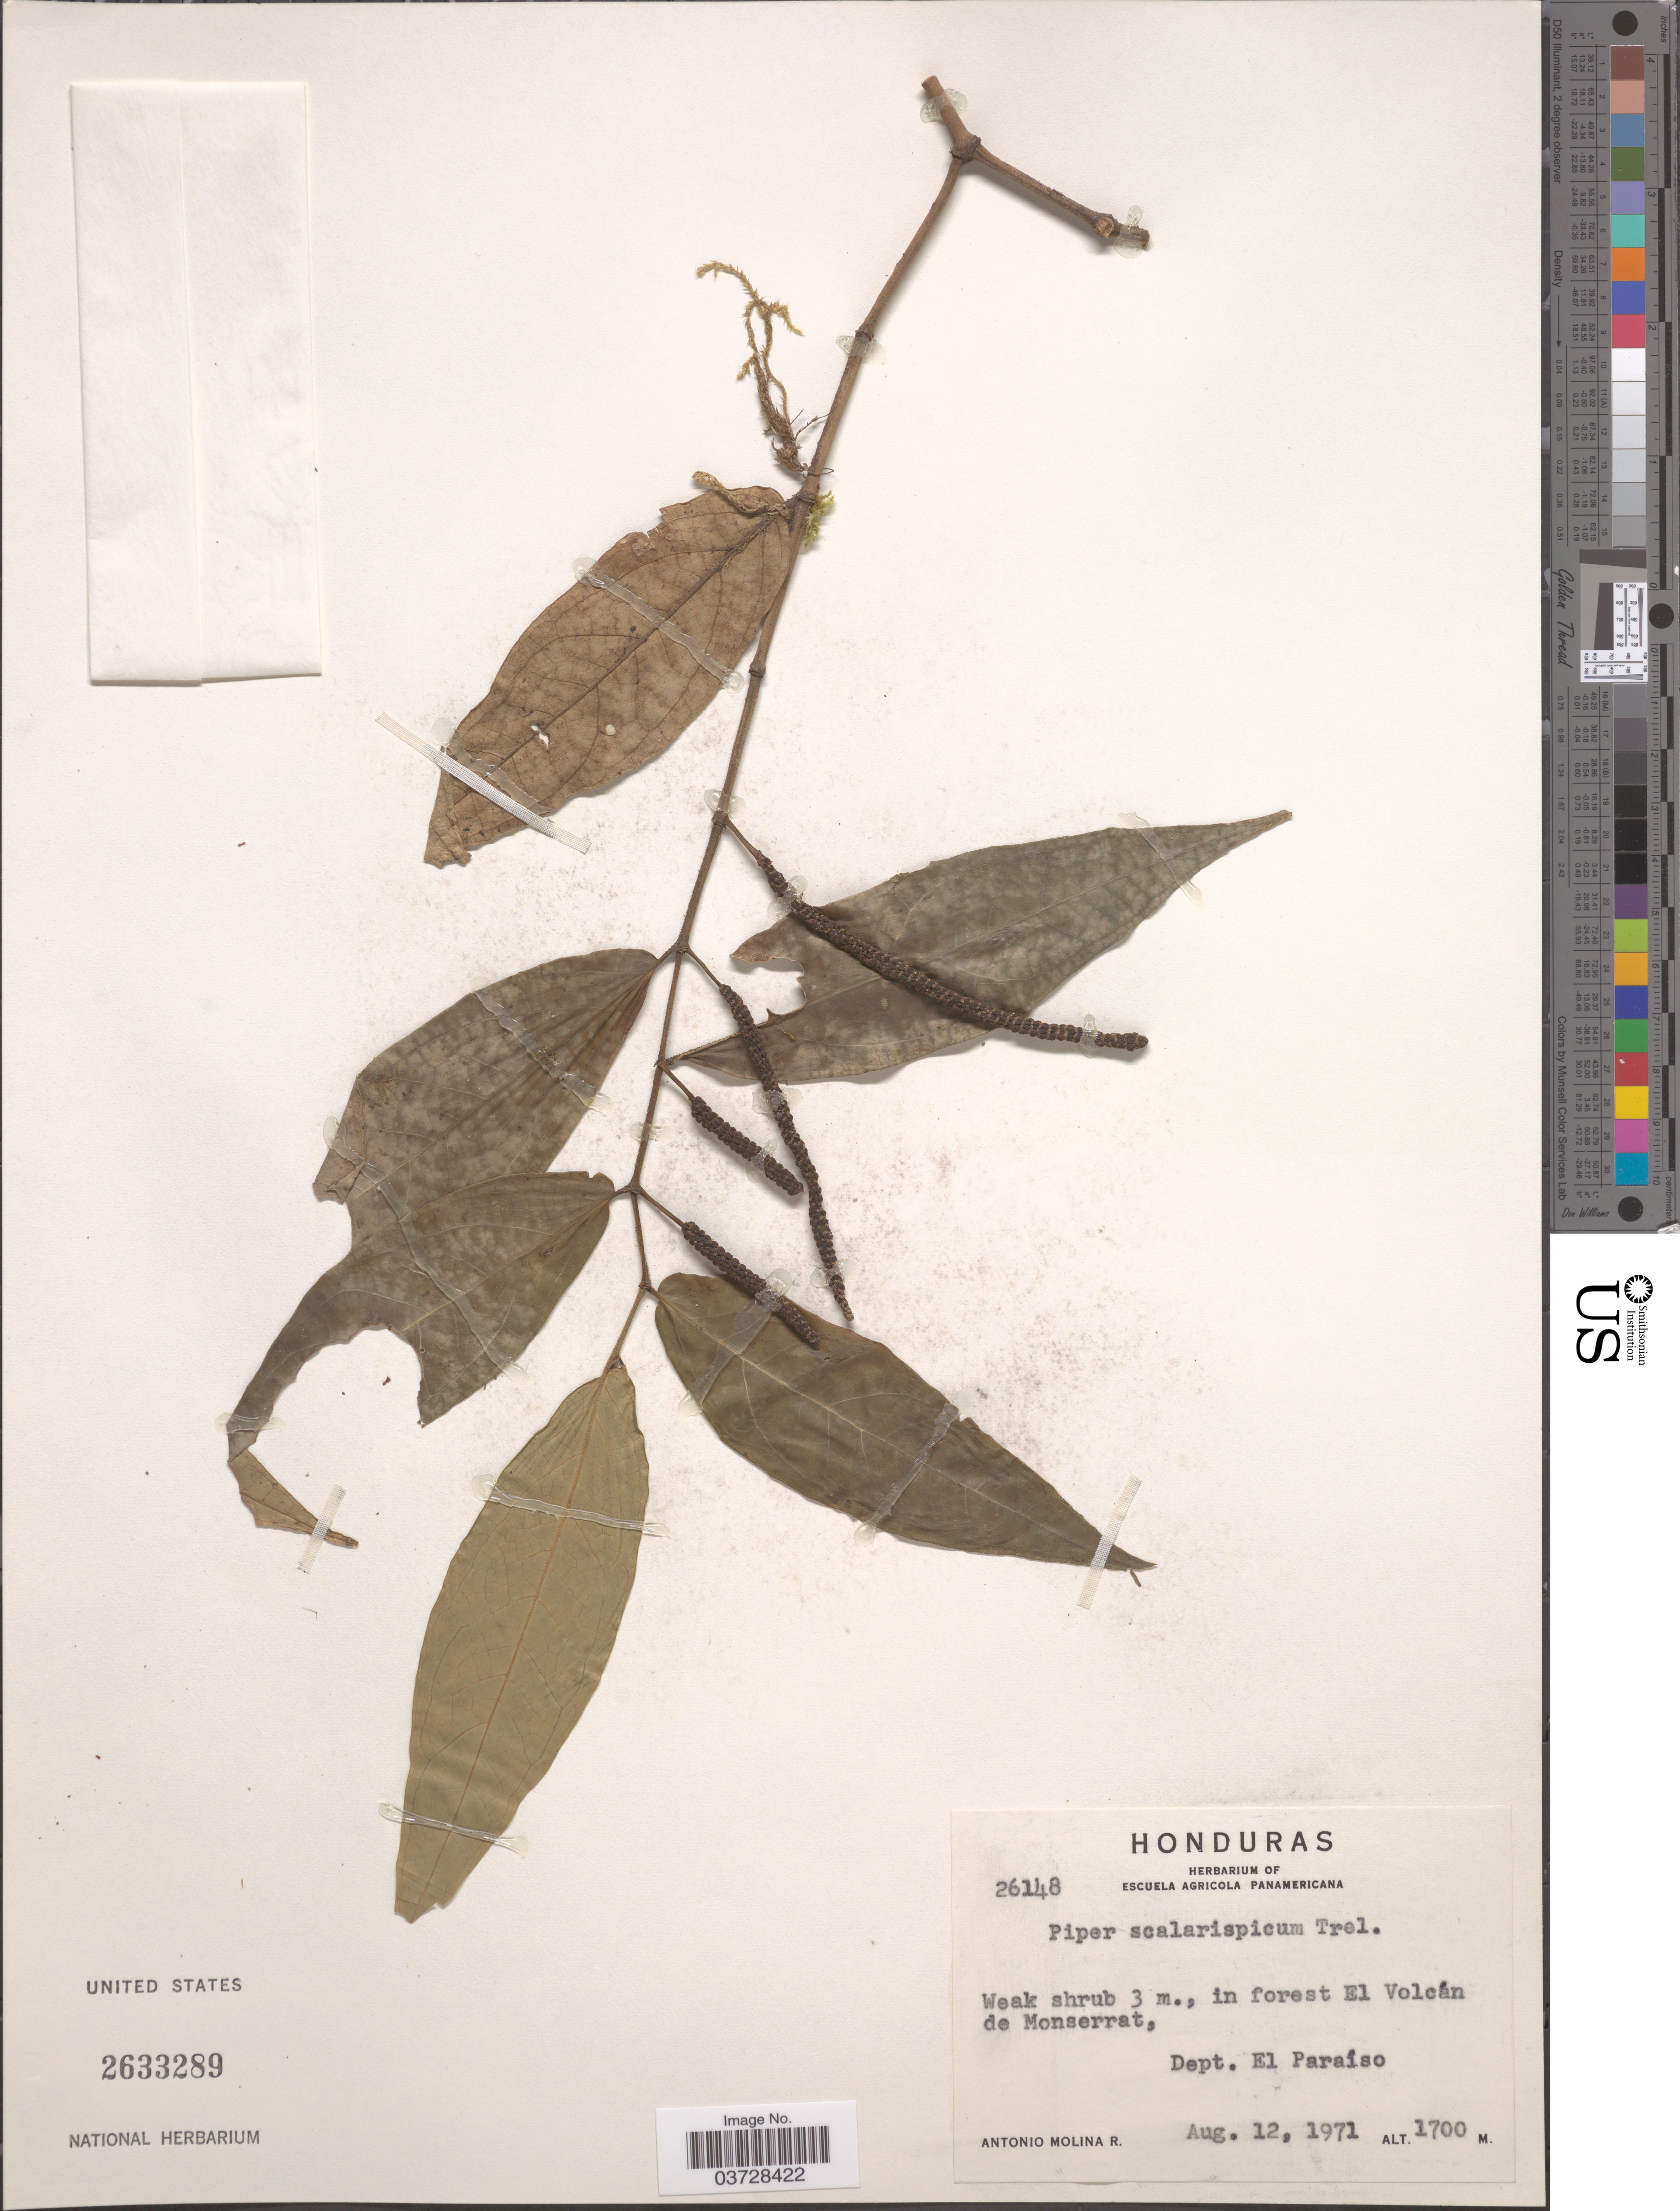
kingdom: Plantae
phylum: Tracheophyta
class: Magnoliopsida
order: Piperales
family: Piperaceae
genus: Piper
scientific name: Piper scalarispicum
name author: Trel.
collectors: A. Molina R.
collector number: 26148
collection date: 1971-08-12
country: Honduras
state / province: El Paraiso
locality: In forest El Volcán de Monserrat, Dept. El Paraíso.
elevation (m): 1700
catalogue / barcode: US 2633289